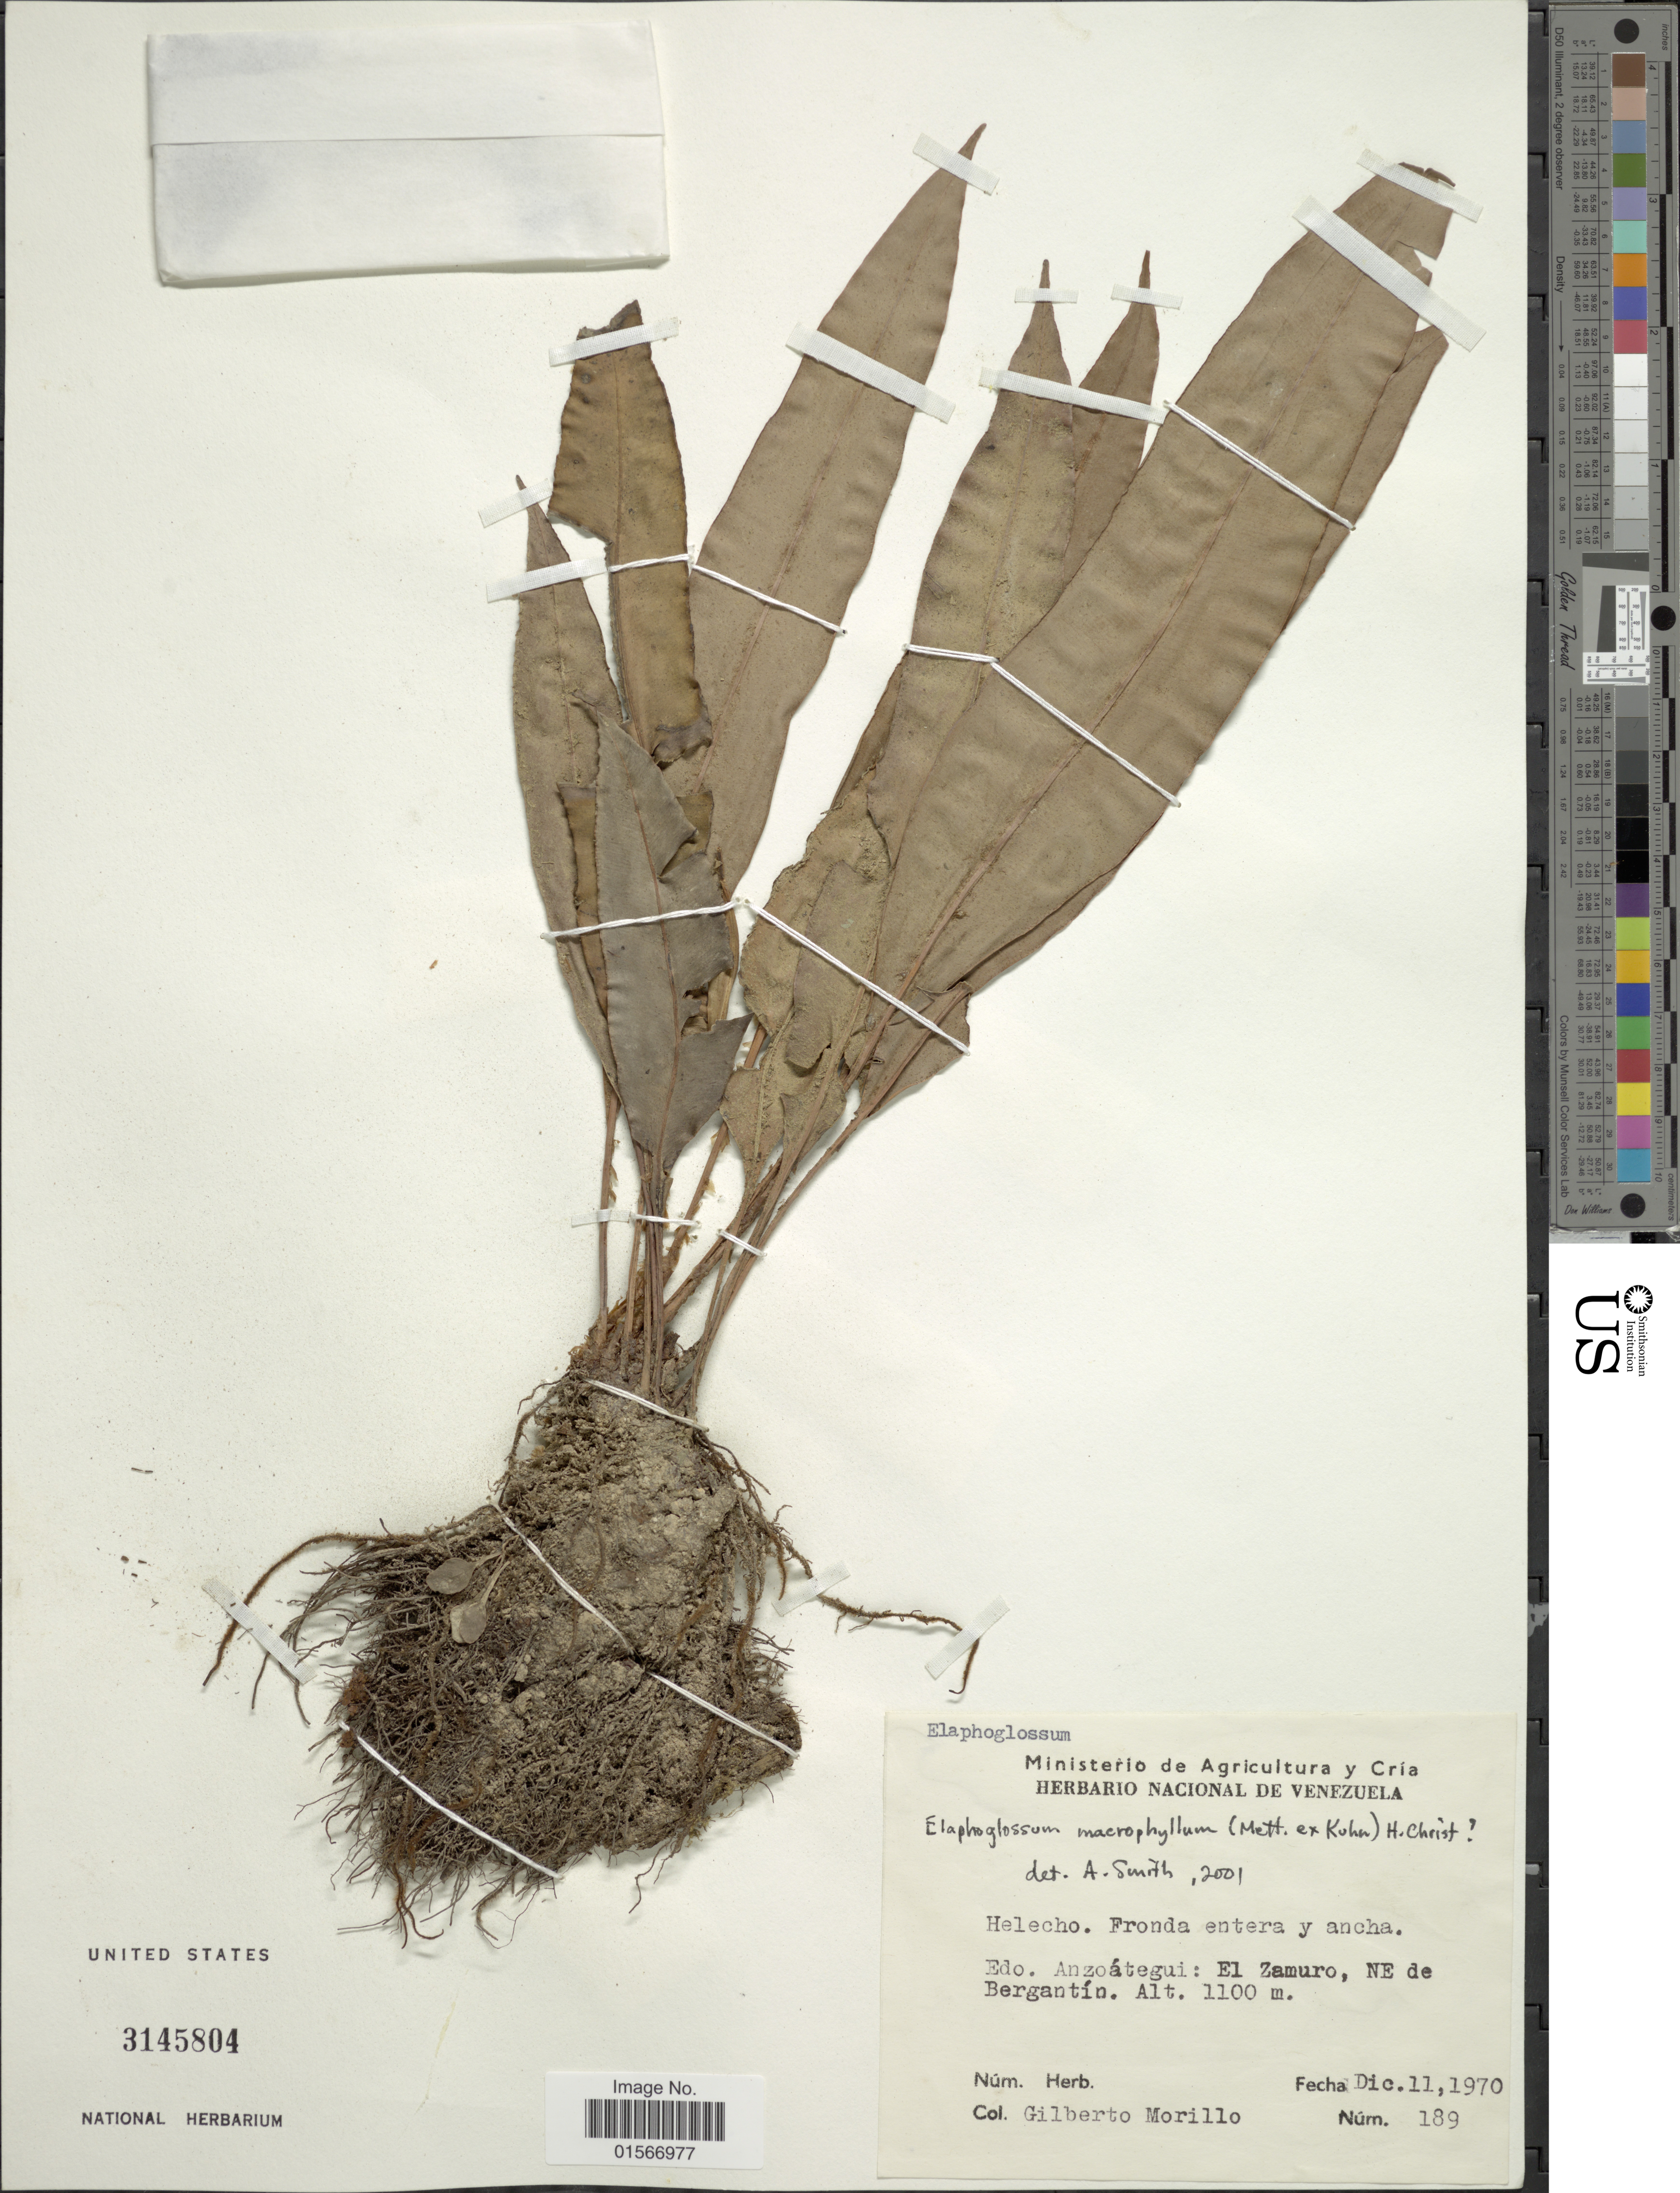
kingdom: Plantae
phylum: Tracheophyta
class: Polypodiopsida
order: Polypodiales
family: Dryopteridaceae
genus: Elaphoglossum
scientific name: Elaphoglossum macrophyllum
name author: (Mett. ex Kuhn) Christ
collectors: G. N. Morillo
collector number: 189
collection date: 1970-12-11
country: Venezuela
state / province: Anzoategui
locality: El Zamuro, NE de Bergantín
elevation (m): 1100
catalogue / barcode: US 3145804